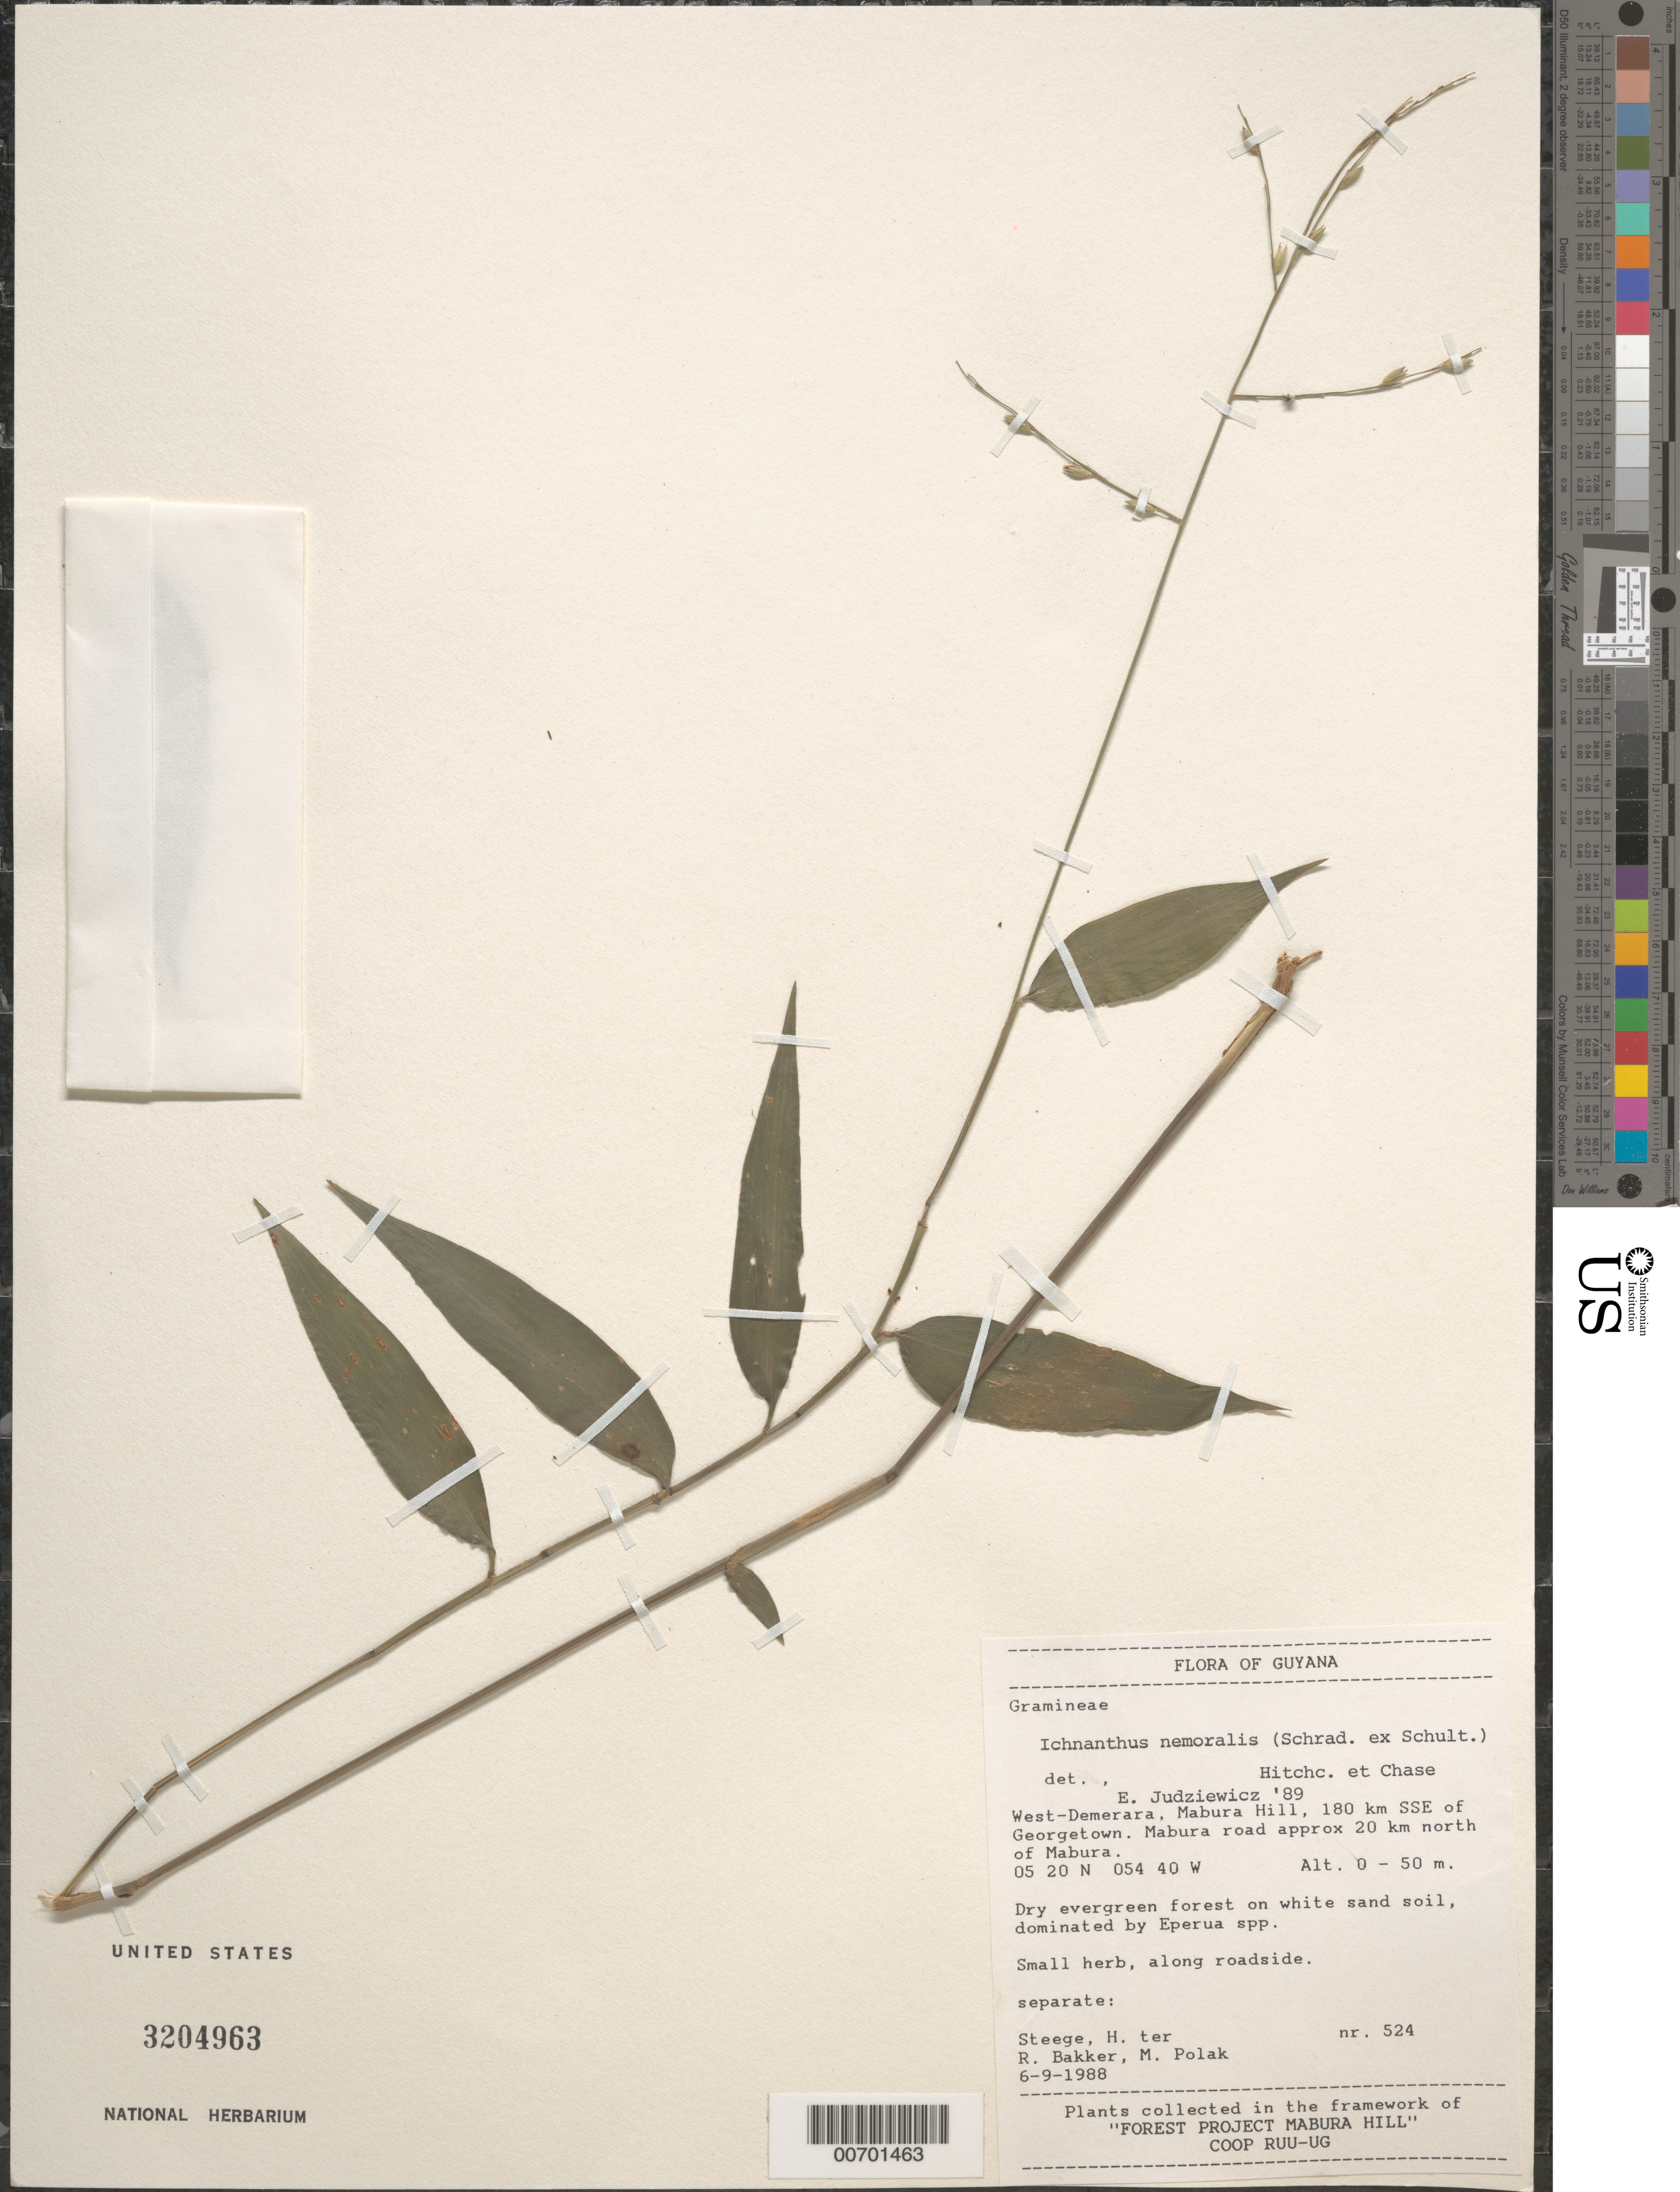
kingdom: Plantae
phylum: Tracheophyta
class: Liliopsida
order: Poales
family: Poaceae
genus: Ichnanthus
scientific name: Ichnanthus nemoralis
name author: (Schrad.) Hitchc. & Chase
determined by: Judziewicz, E. J.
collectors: H. ter Steege, R. Bakker & K. Polák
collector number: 524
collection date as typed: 6-Sep-88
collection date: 1988-09-06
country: Guyana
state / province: U. Demerara-Berbice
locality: Mabura Hill, 180 km SSE of Georgetown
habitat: Dry evergreen forest on white sand soil, dominated by Eperua sp.; along roadside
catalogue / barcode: US 3204963